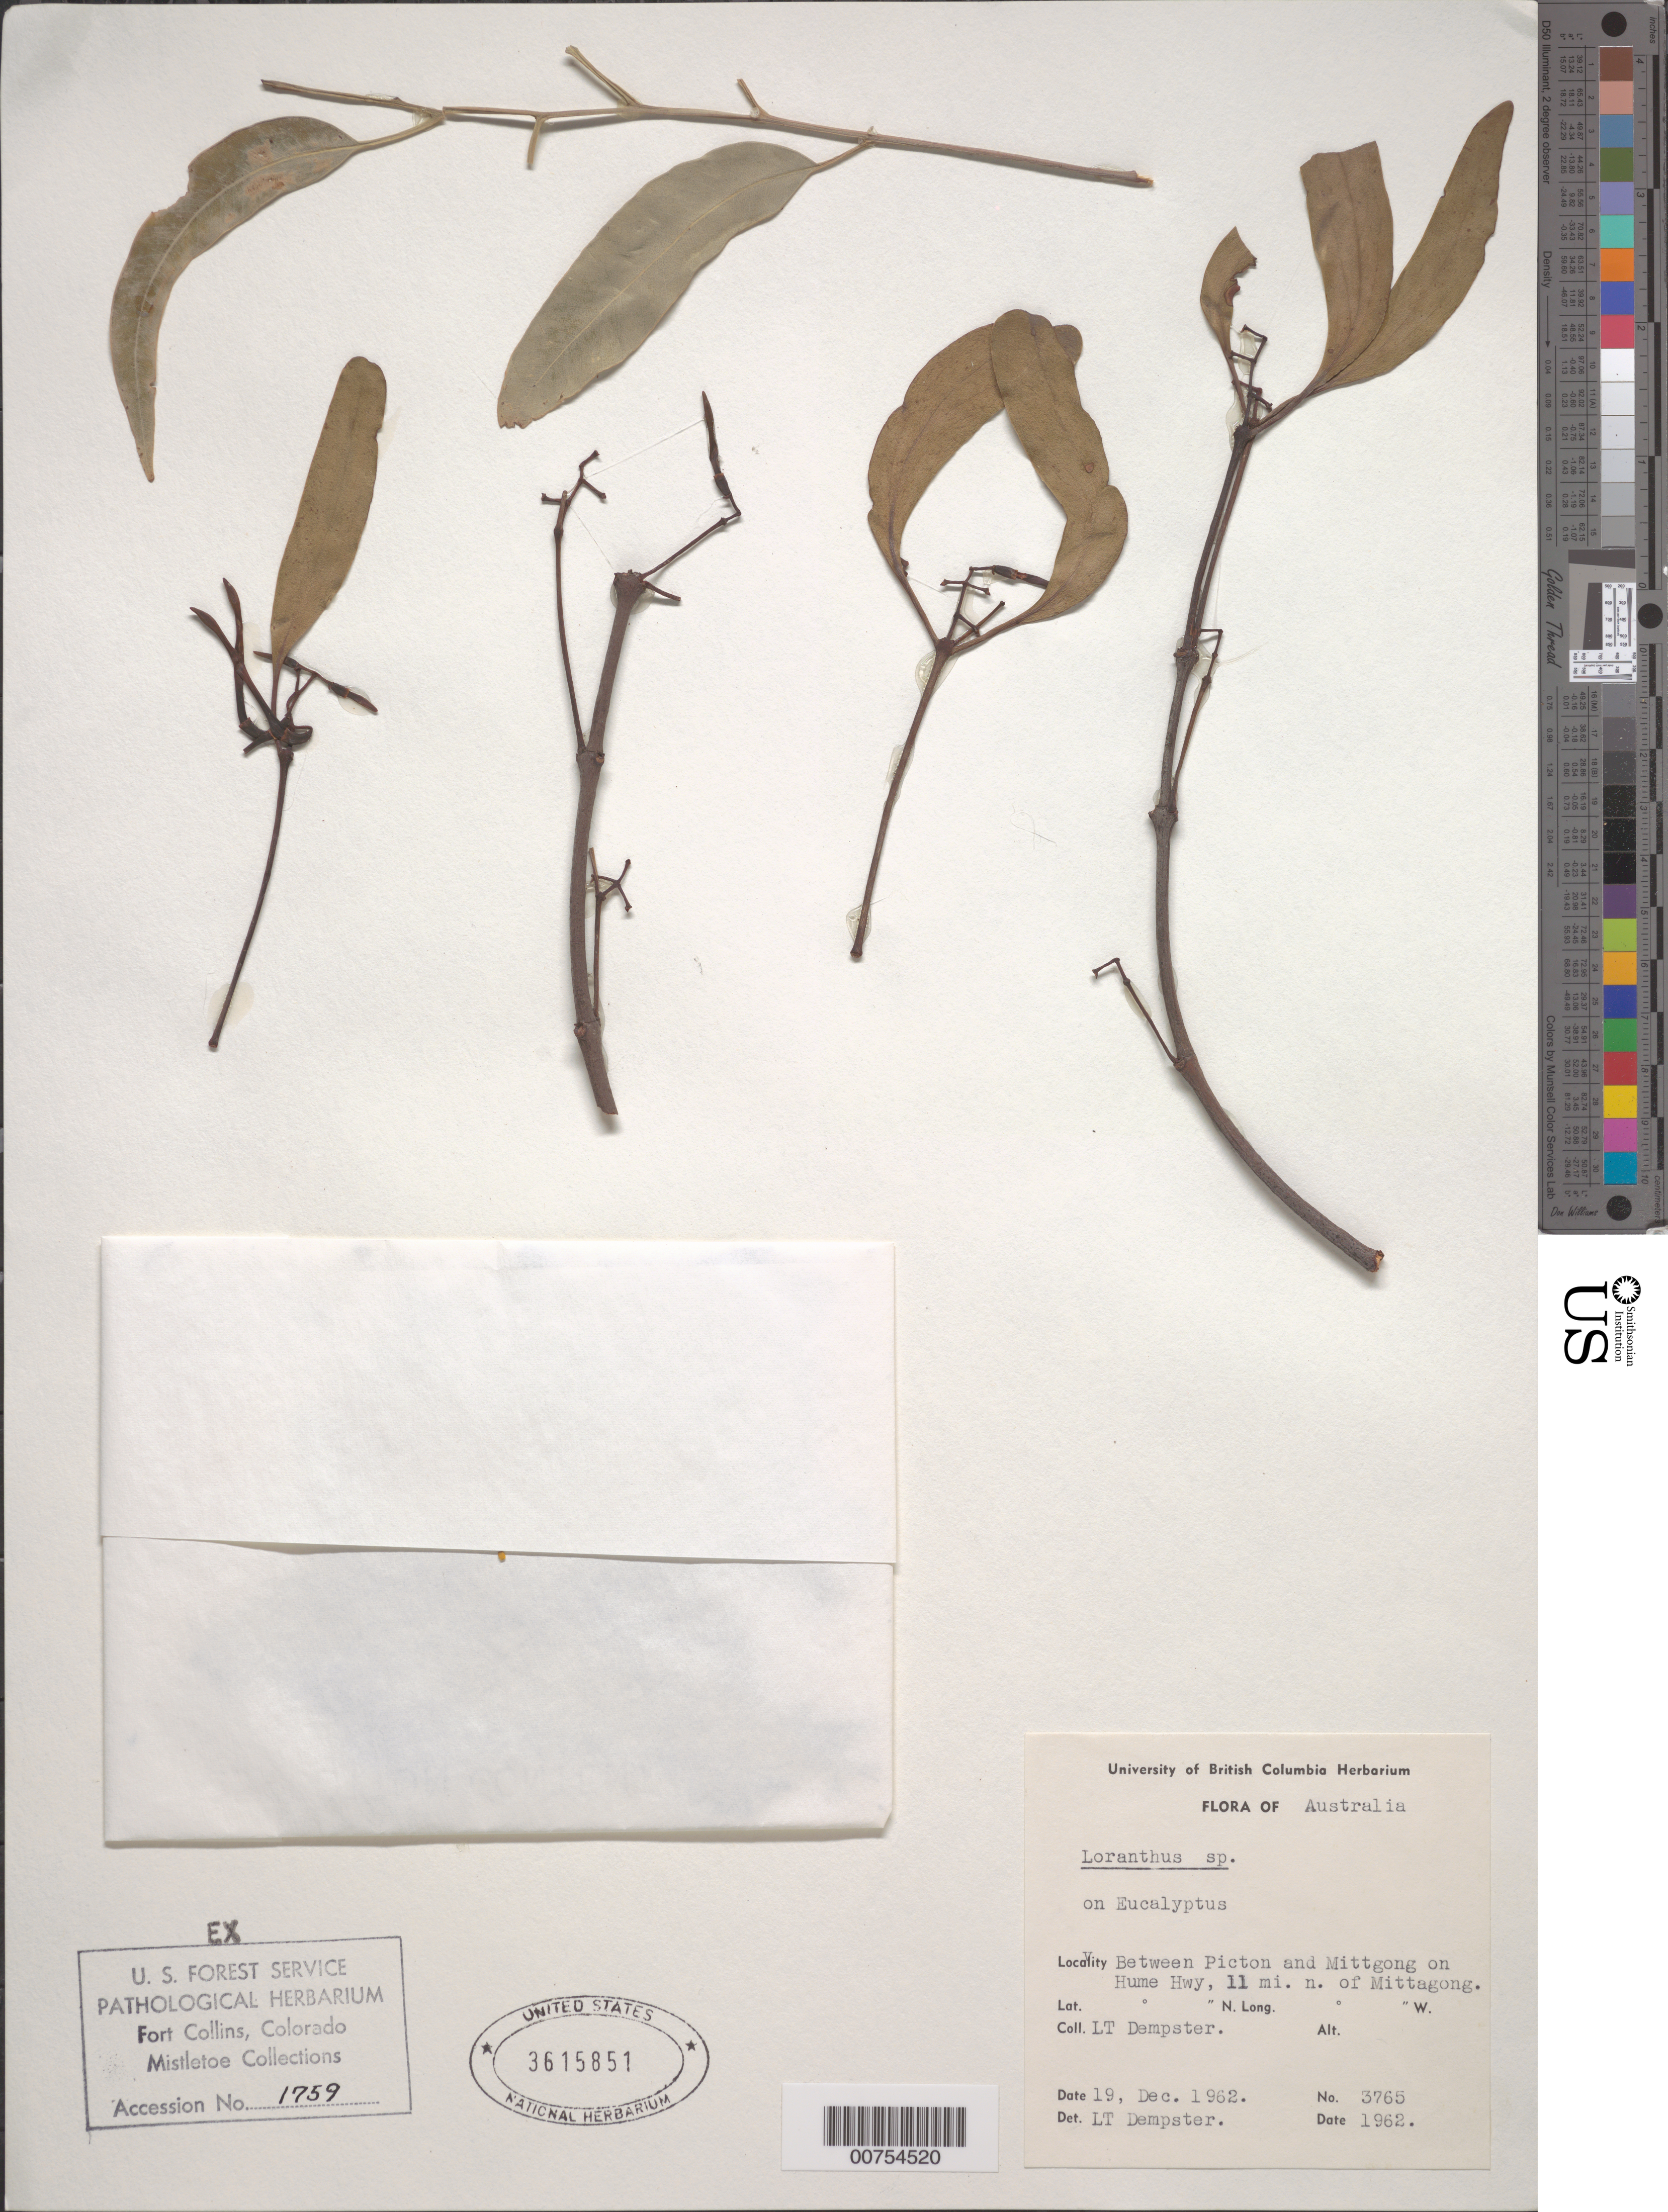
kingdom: Plantae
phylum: Tracheophyta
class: Magnoliopsida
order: Santalales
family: Loranthaceae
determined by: Strong, Mark T., (BOT), Smithsonian Institution - National Museum of Natural History (UNITED STATES)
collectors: L. T. Dempster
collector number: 3765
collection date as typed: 12 Dec 1962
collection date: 1962-12-12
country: Australia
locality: Mittagong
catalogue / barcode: US 3615851-2